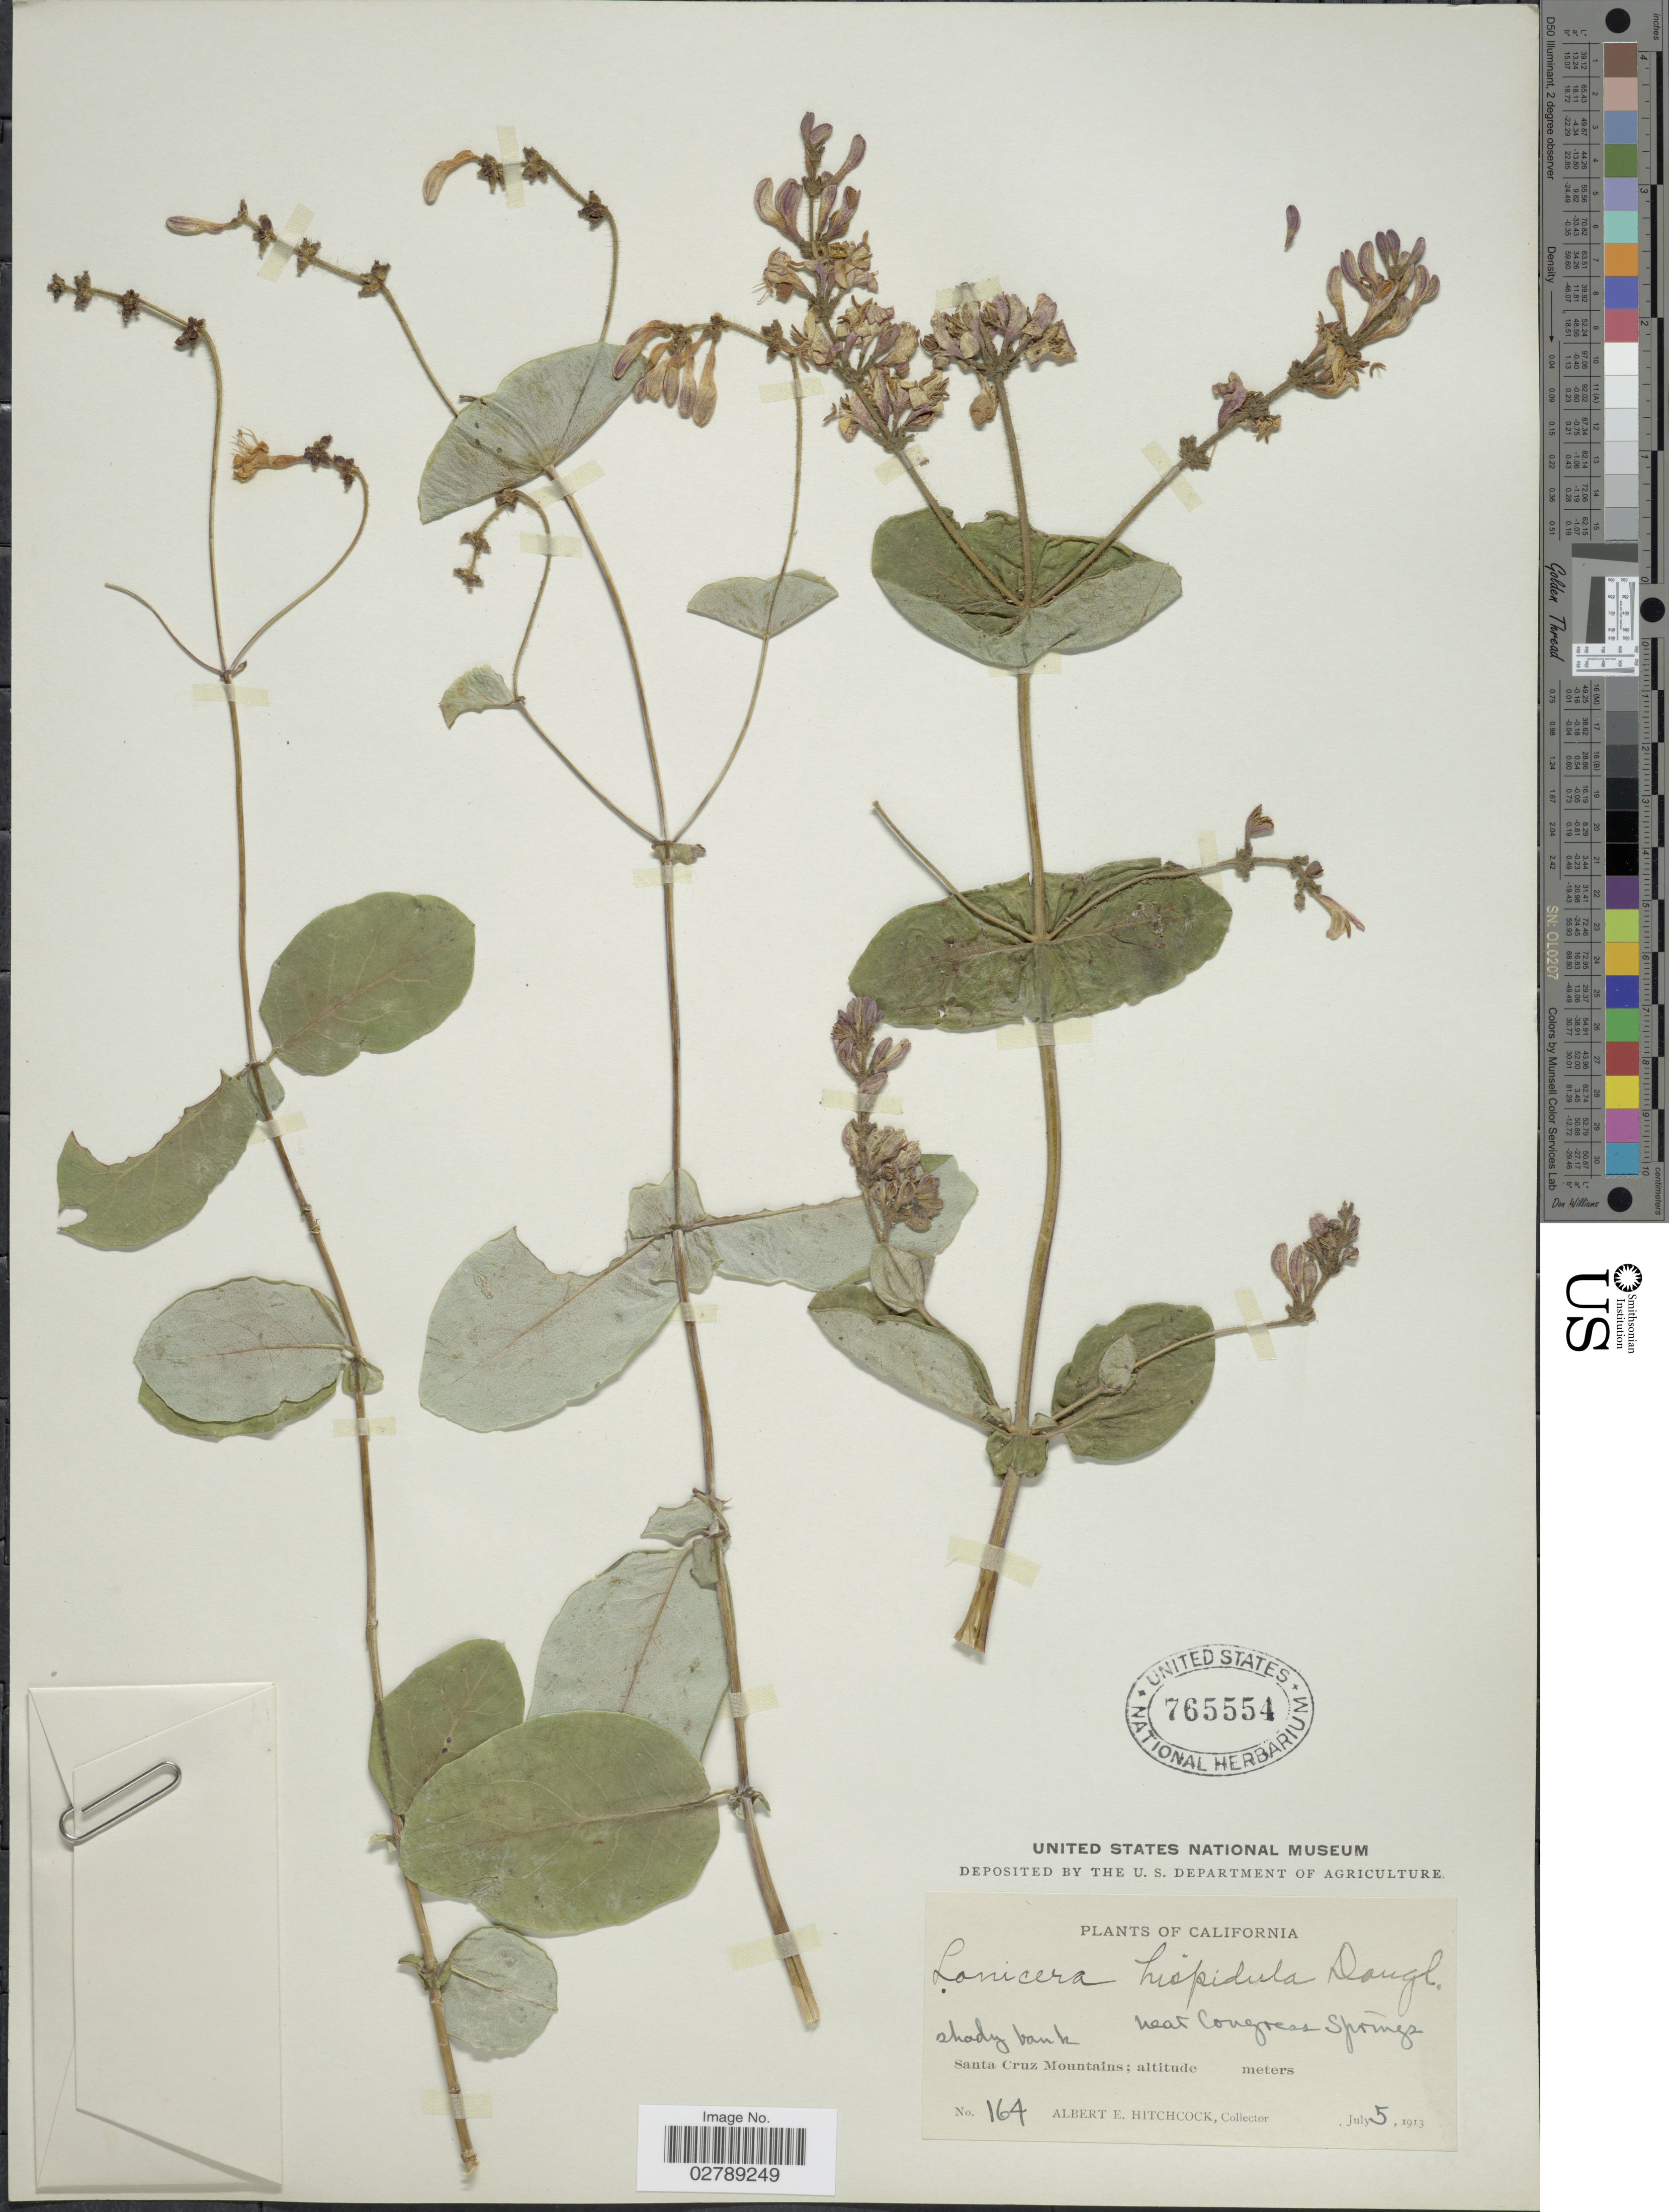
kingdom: Plantae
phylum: Tracheophyta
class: Magnoliopsida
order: Dipsacales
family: Caprifoliaceae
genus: Lonicera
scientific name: Lonicera hispidula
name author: Douglas ex Lindl.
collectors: A. Hitchcock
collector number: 164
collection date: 1913-07-05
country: United States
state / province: California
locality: Near Congress springs. Santa Cruz Mountains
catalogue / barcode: US 765554